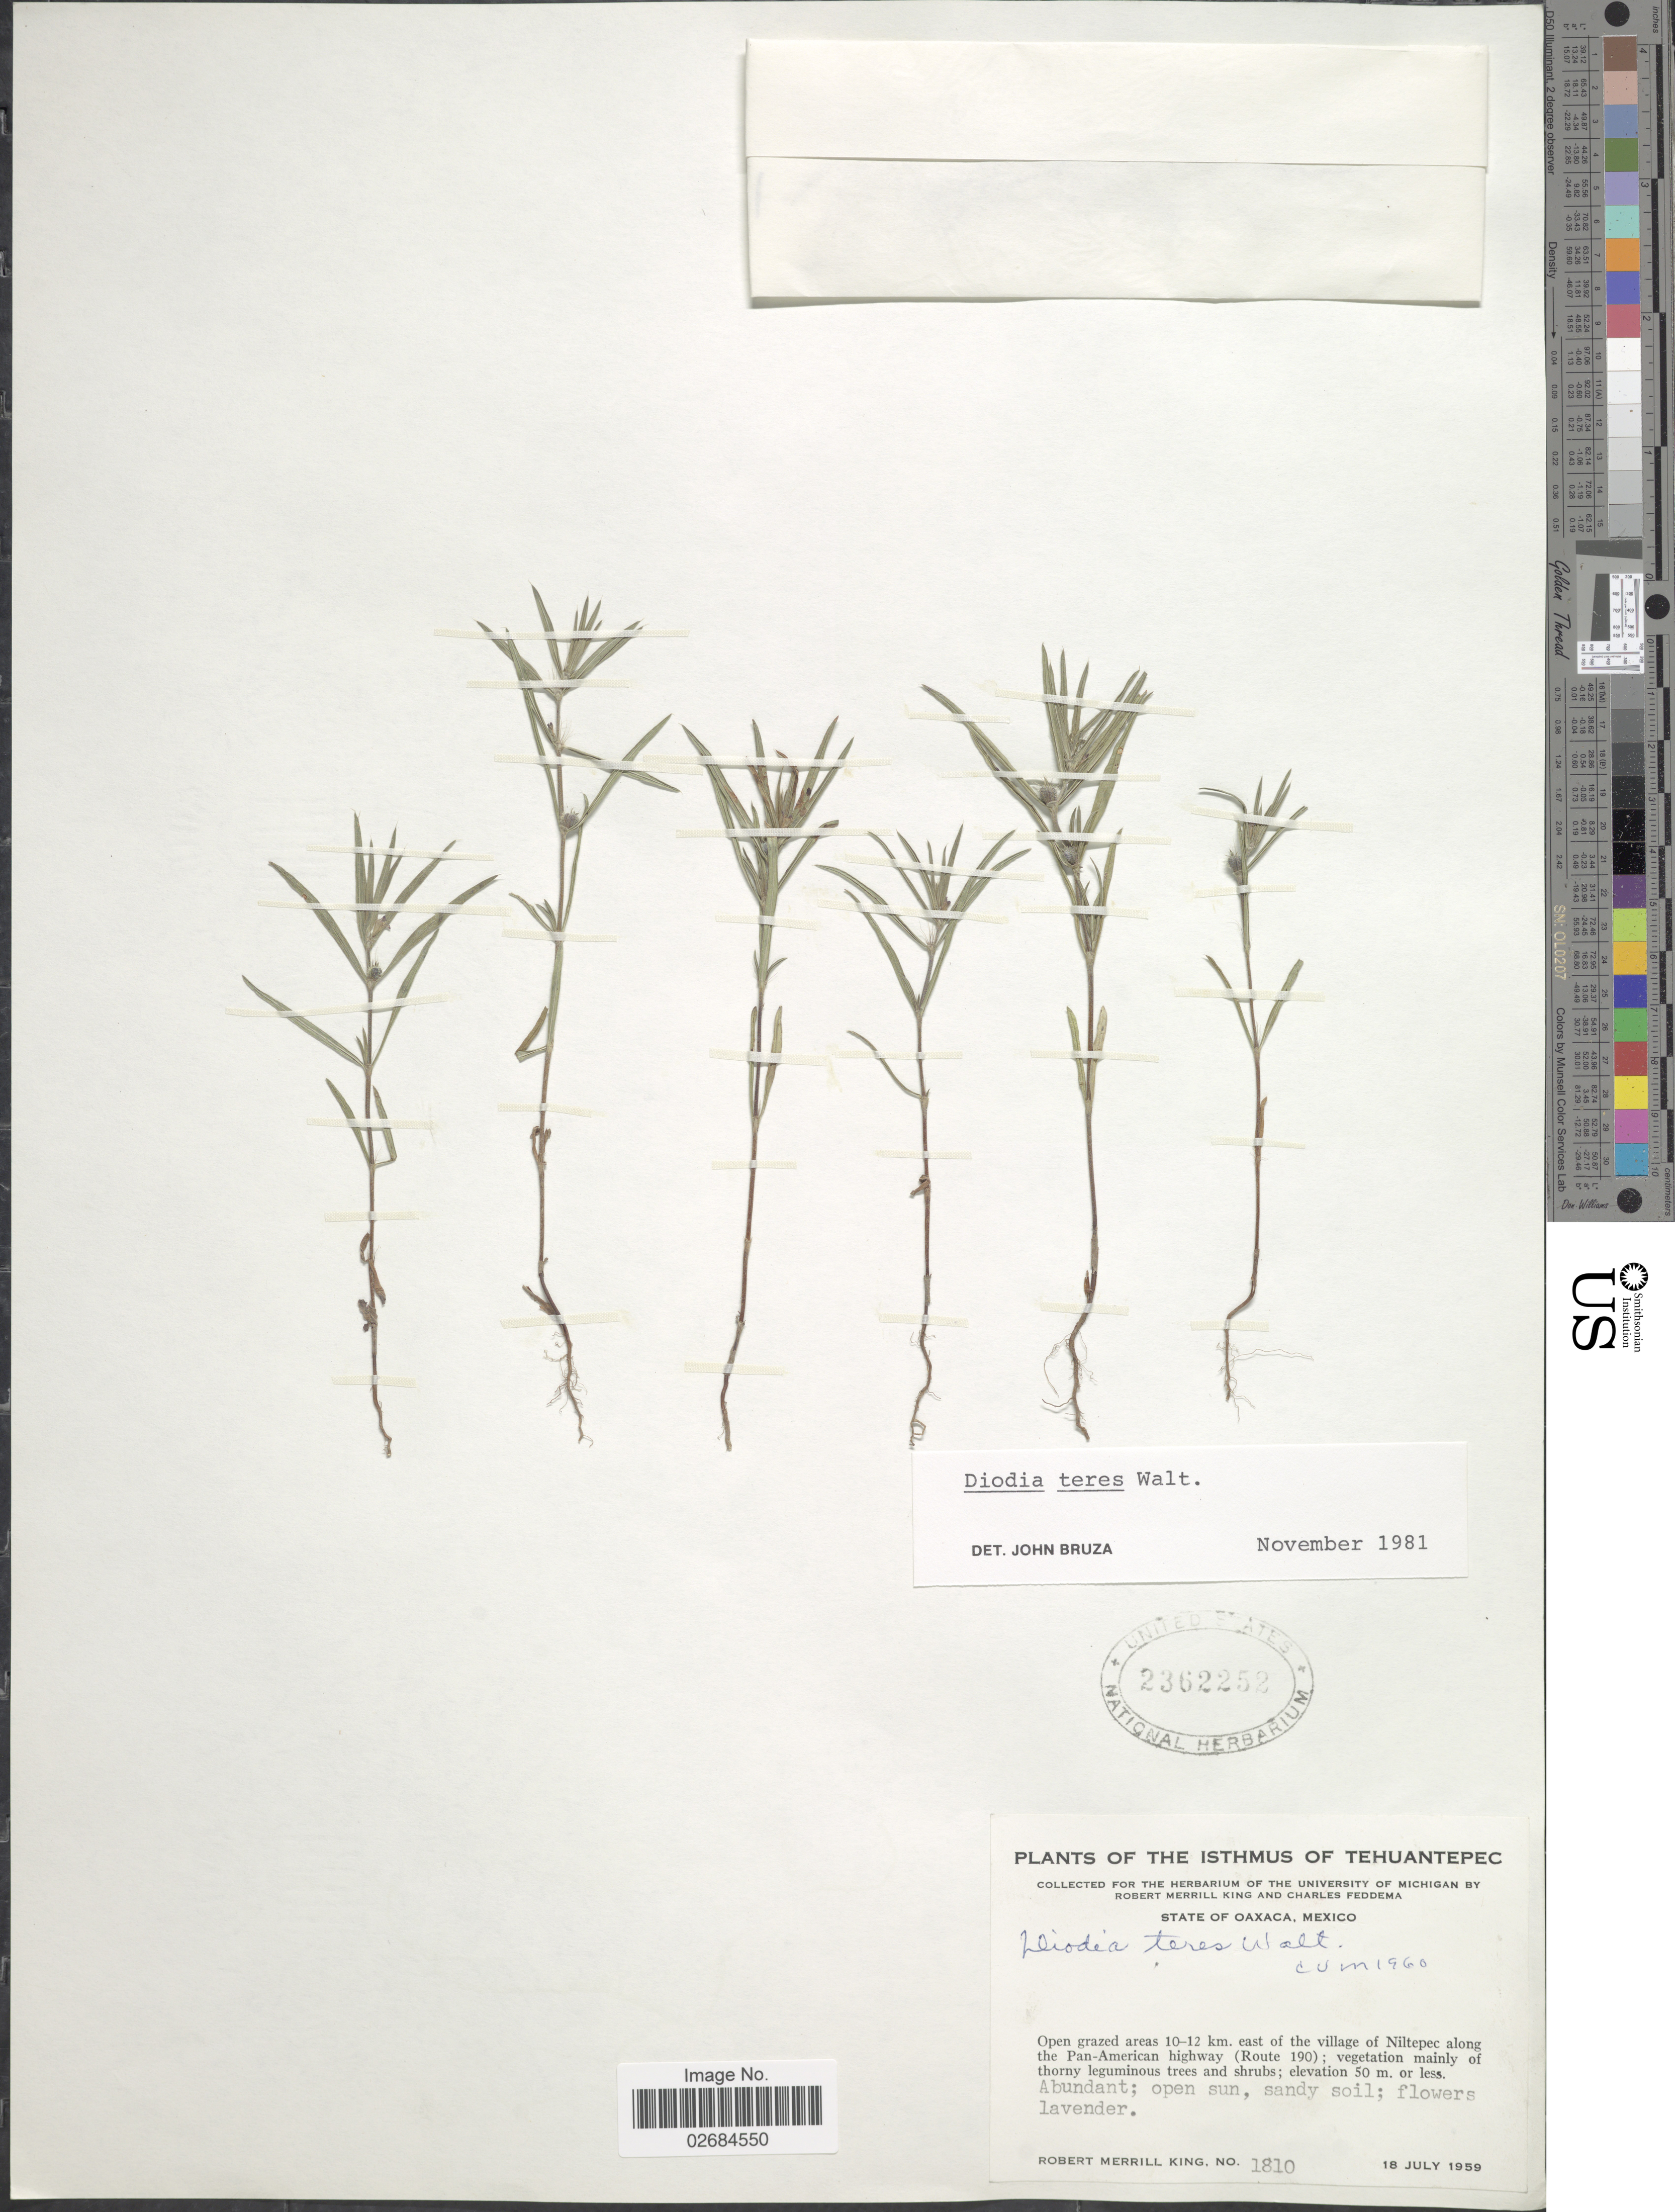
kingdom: Plantae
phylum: Tracheophyta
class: Magnoliopsida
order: Gentianales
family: Rubiaceae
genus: Diodia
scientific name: Diodia teres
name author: Walter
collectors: R. M. King & C. Feddema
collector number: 1810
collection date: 1959-07-18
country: Mexico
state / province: Oaxaca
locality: Tehuantepec. 10-12 km. east of the village of Zanatepec, along the Pan-American highway (Route 190)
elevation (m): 50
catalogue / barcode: US 2362252